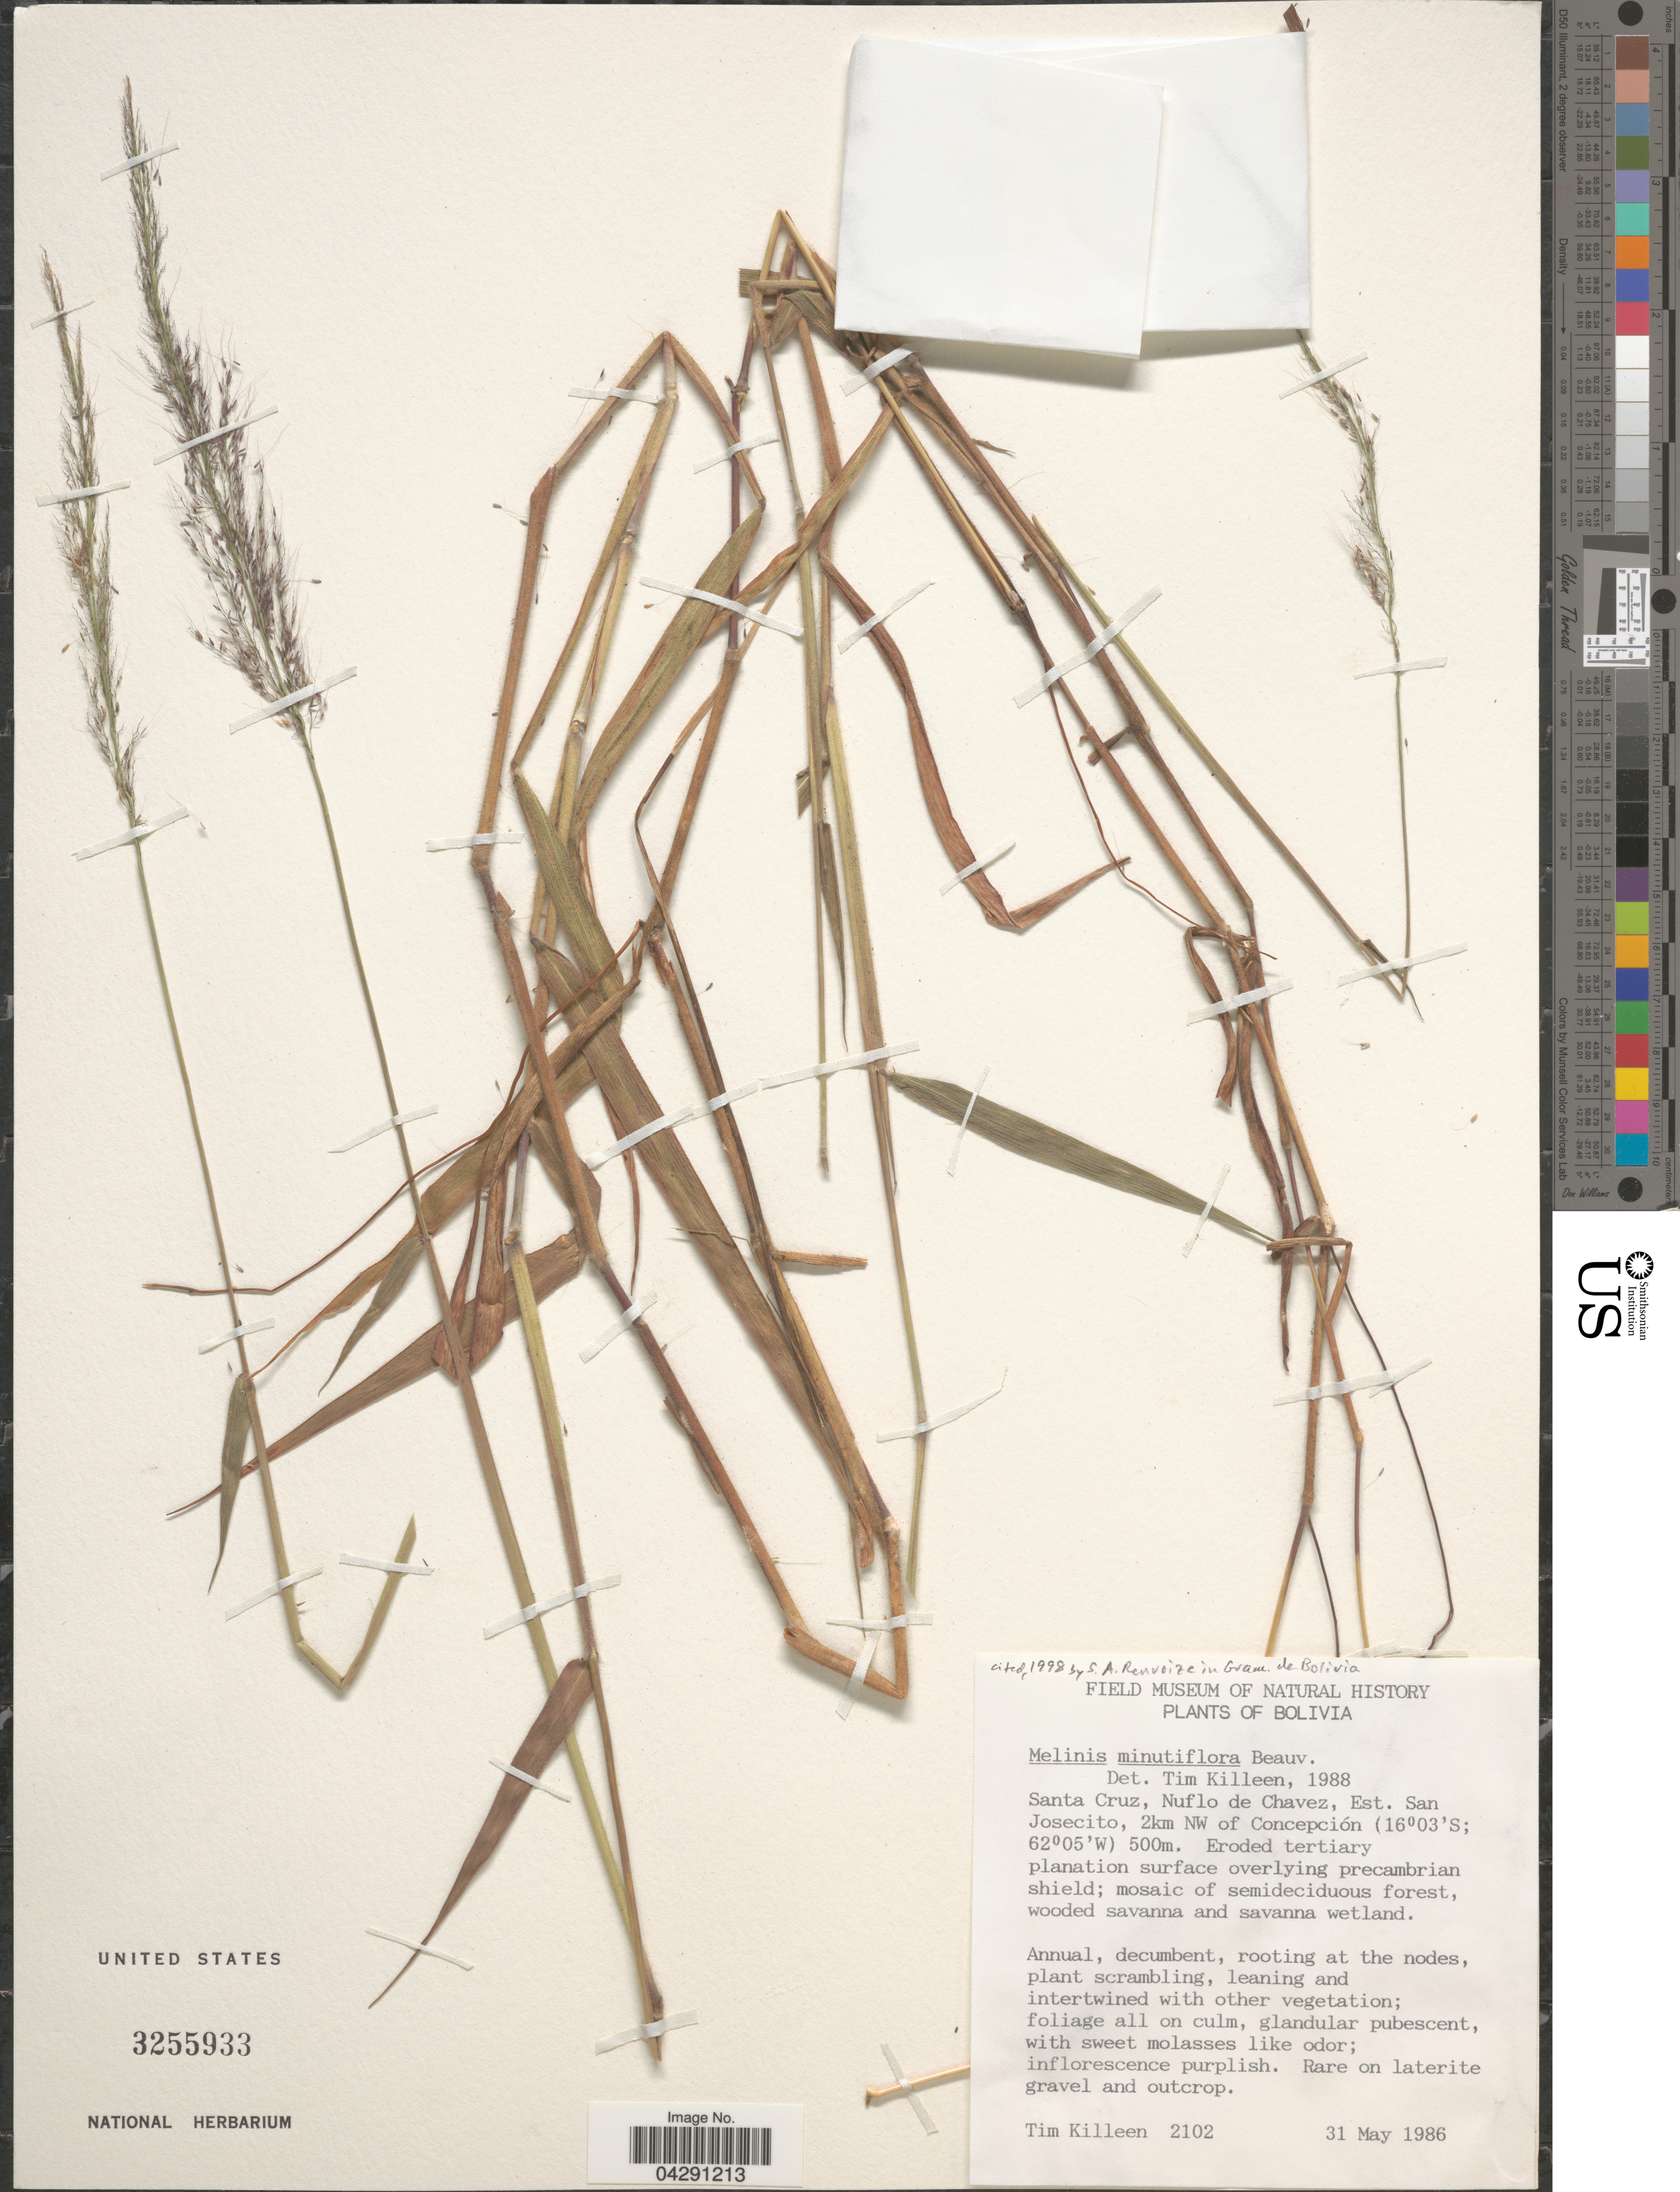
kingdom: Plantae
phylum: Tracheophyta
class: Liliopsida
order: Poales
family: Poaceae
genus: Melinis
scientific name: Melinis minutiflora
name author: P. Beauv.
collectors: T. J. Killeen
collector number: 2102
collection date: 1986-05-31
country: Bolivia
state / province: Santa Cruz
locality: Nuflo de Chavez, Est. San Josecito, 2km Nw of Concepción.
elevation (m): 500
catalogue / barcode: US 3255933